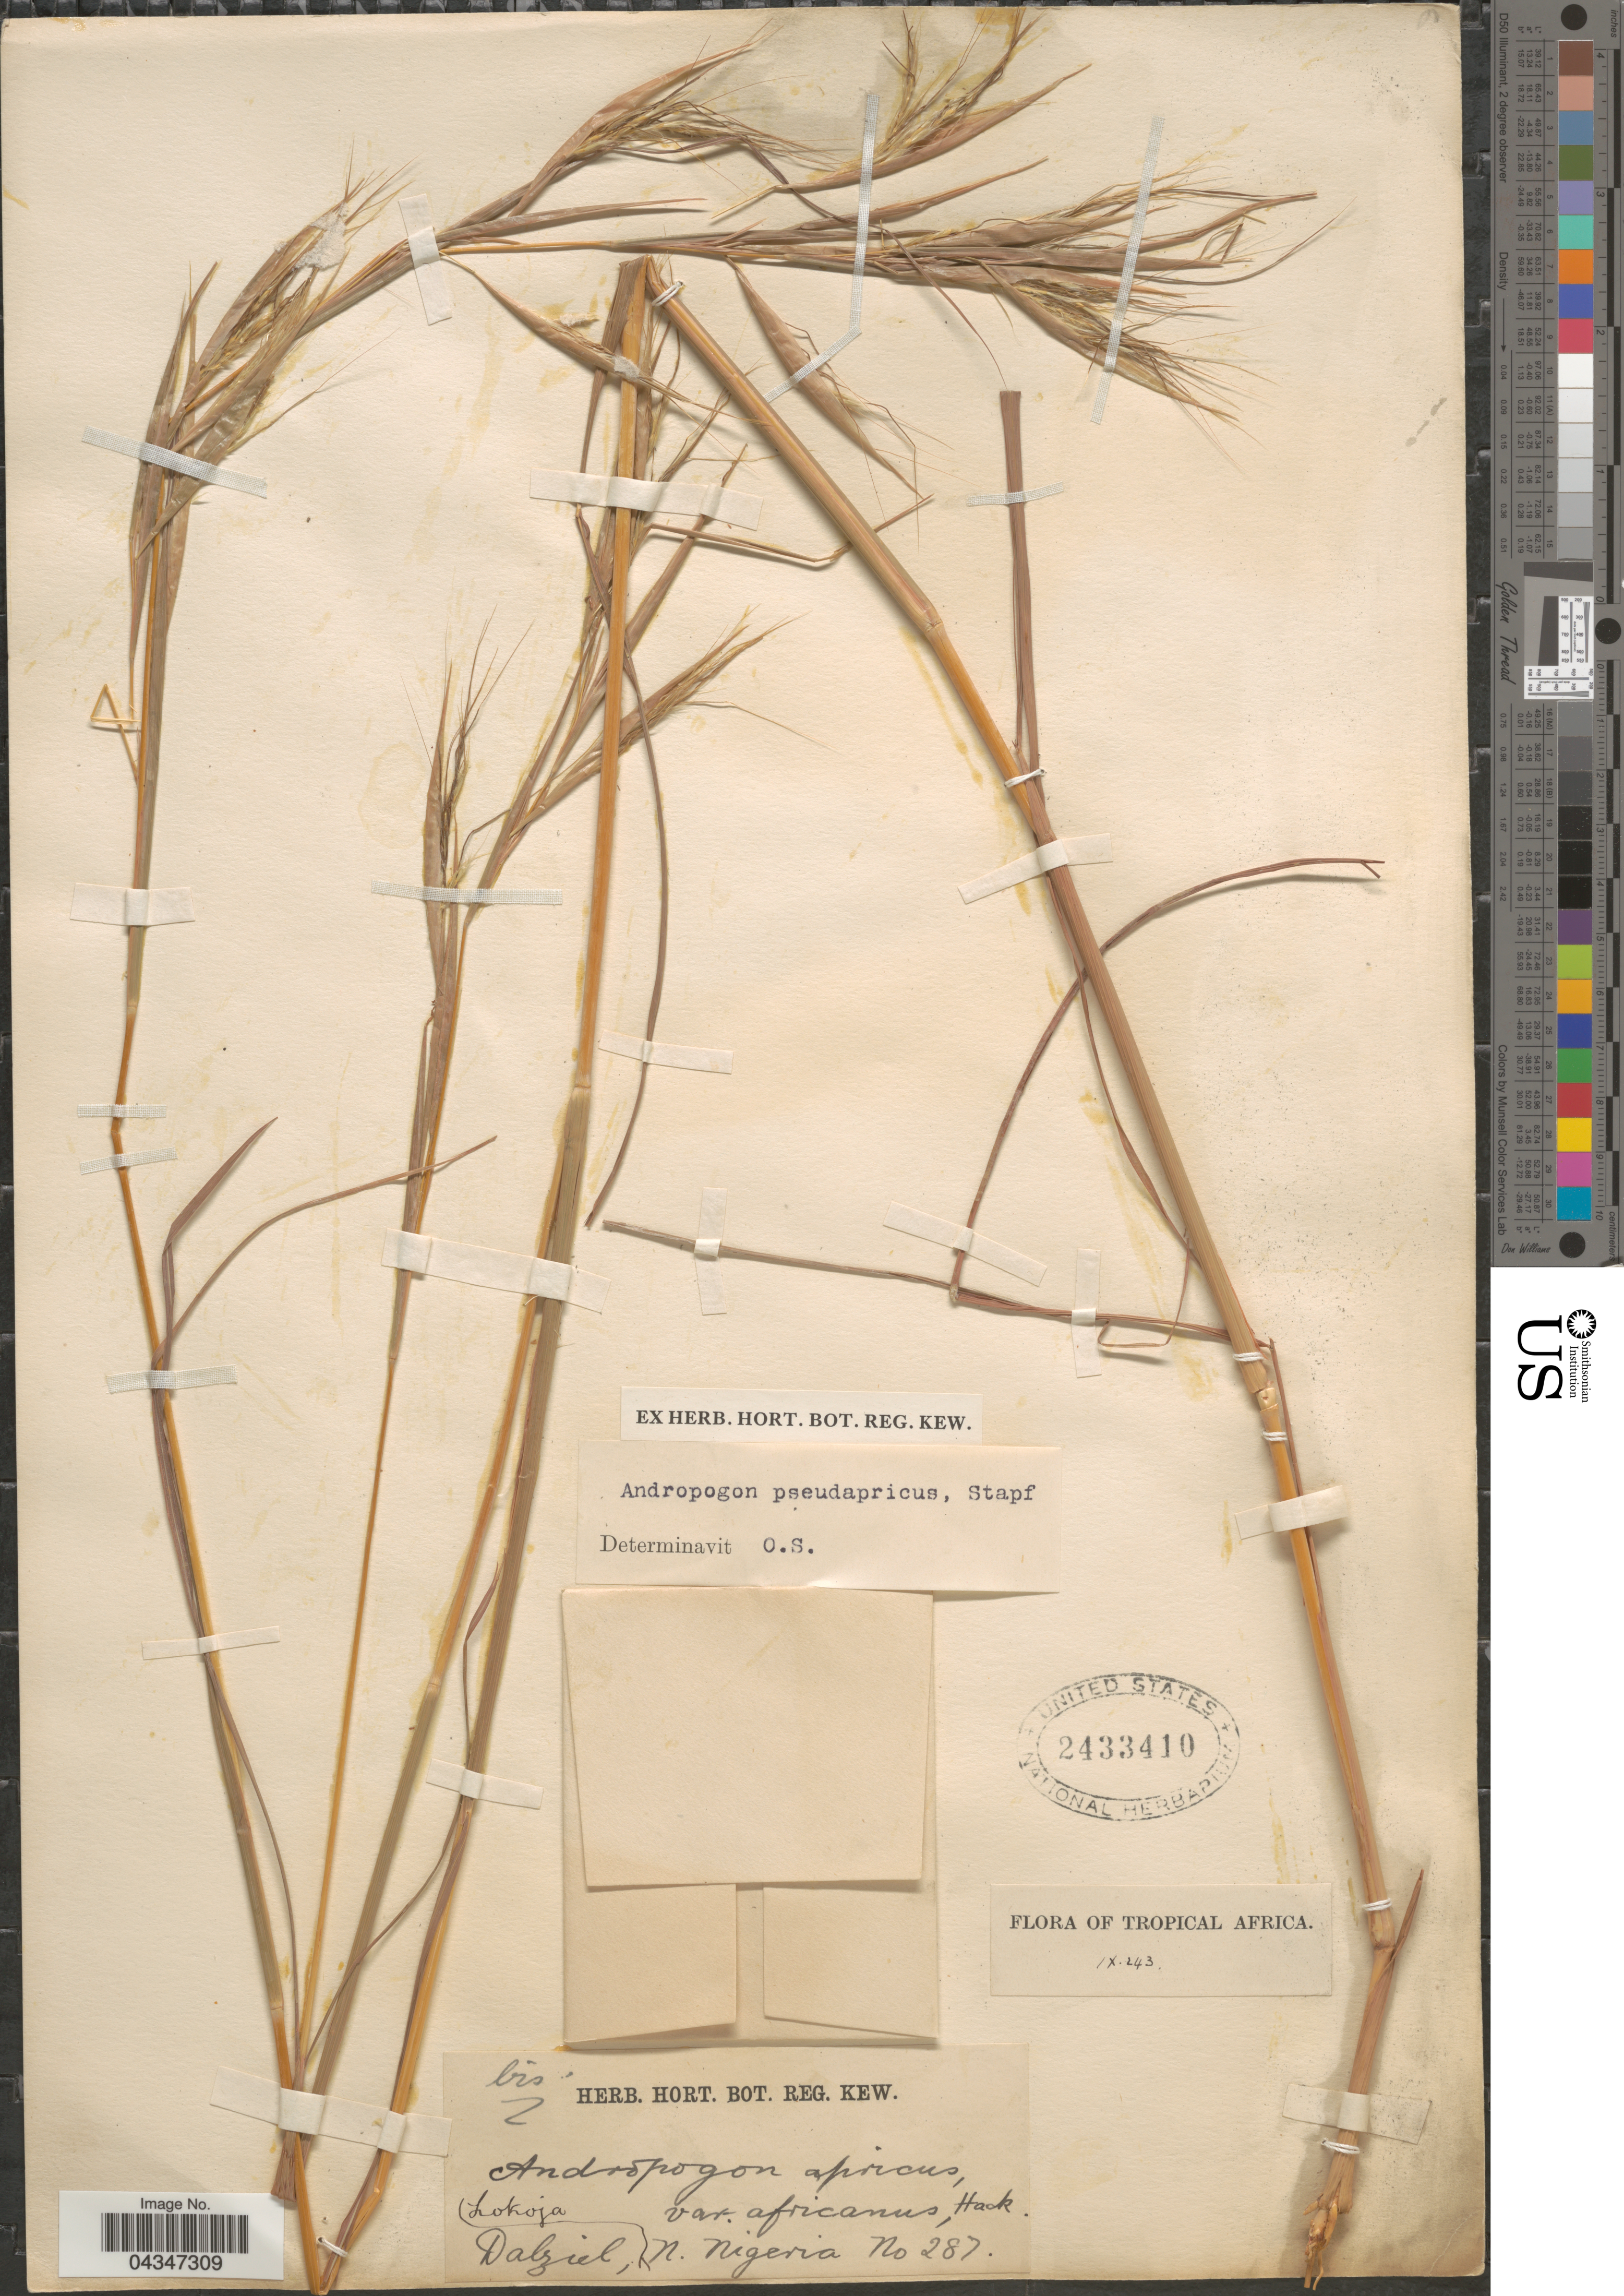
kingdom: Plantae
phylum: Tracheophyta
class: Liliopsida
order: Poales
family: Poaceae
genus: Andropogon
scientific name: Andropogon pseudapricus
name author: Stapf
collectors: J. Dalziel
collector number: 287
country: Nigeria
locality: Lokoja, N. Nigeria.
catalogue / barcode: US 2433410